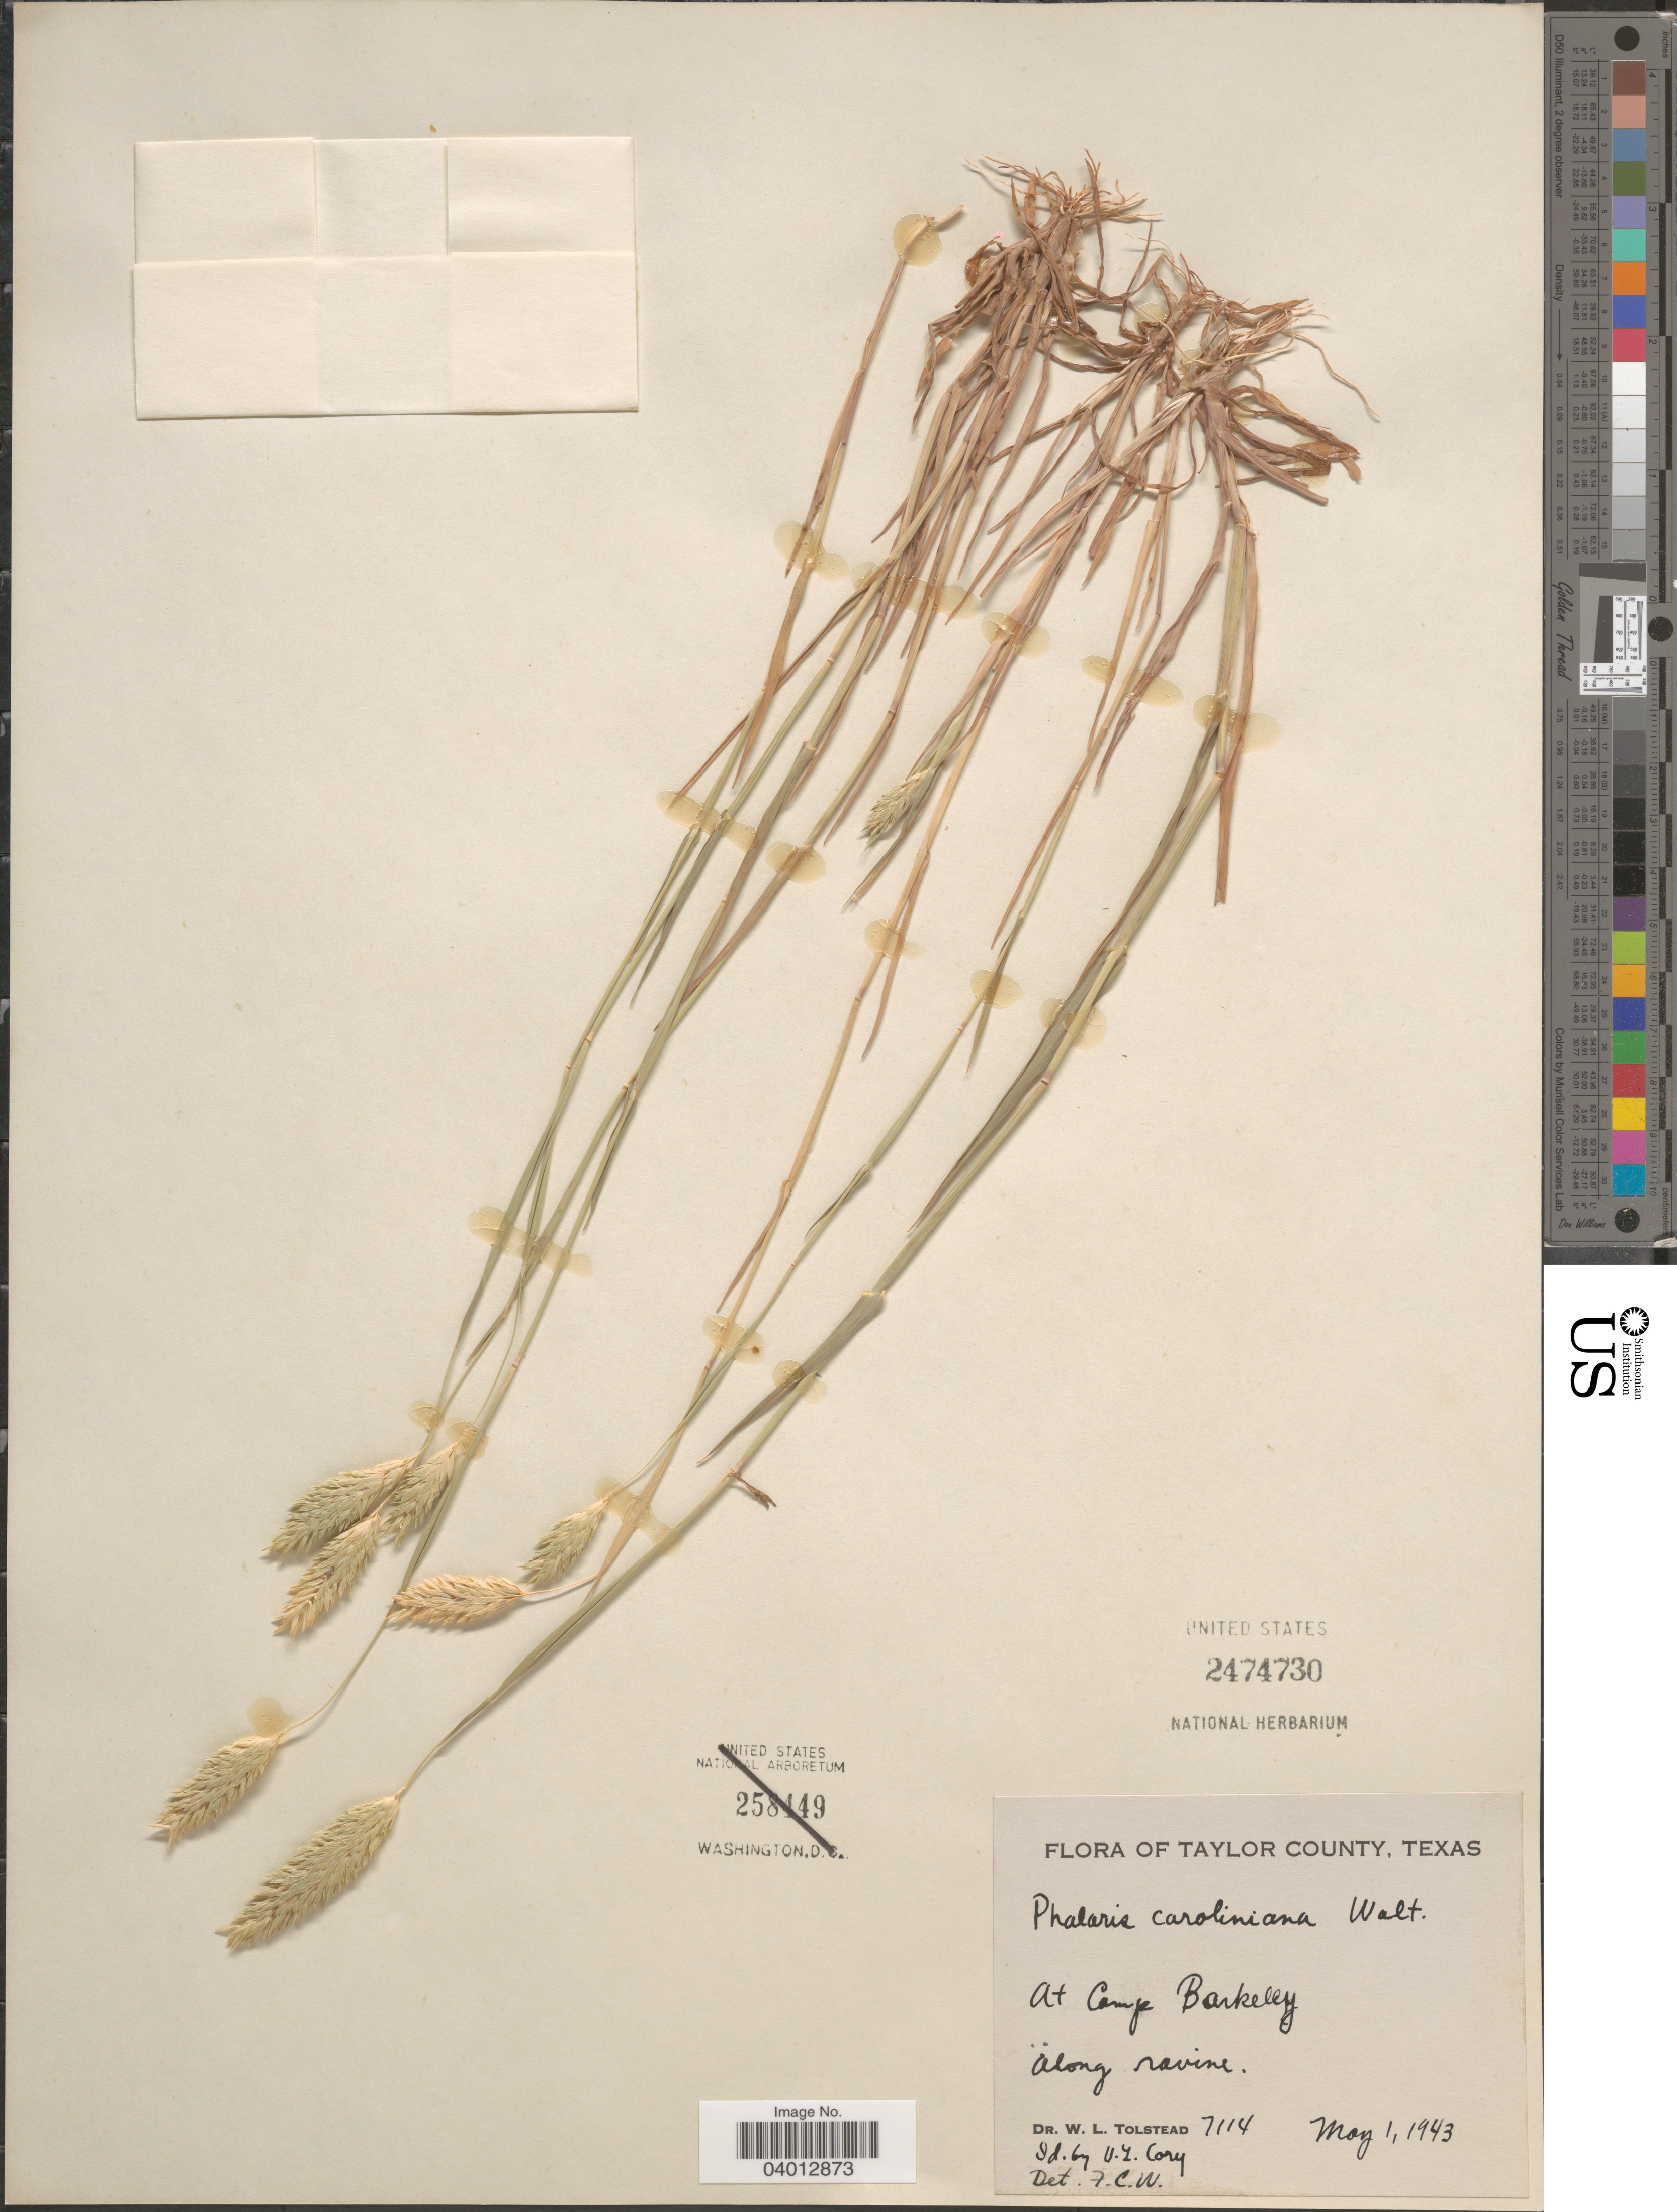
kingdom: Plantae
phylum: Tracheophyta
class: Liliopsida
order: Poales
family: Poaceae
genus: Phalaris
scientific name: Phalaris caroliniana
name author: Walter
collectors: W. Tolstead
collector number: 7114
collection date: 1943-05-01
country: United States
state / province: Texas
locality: Taylor County. At Camp Barkeley. Along ravine.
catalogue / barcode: US 2474730